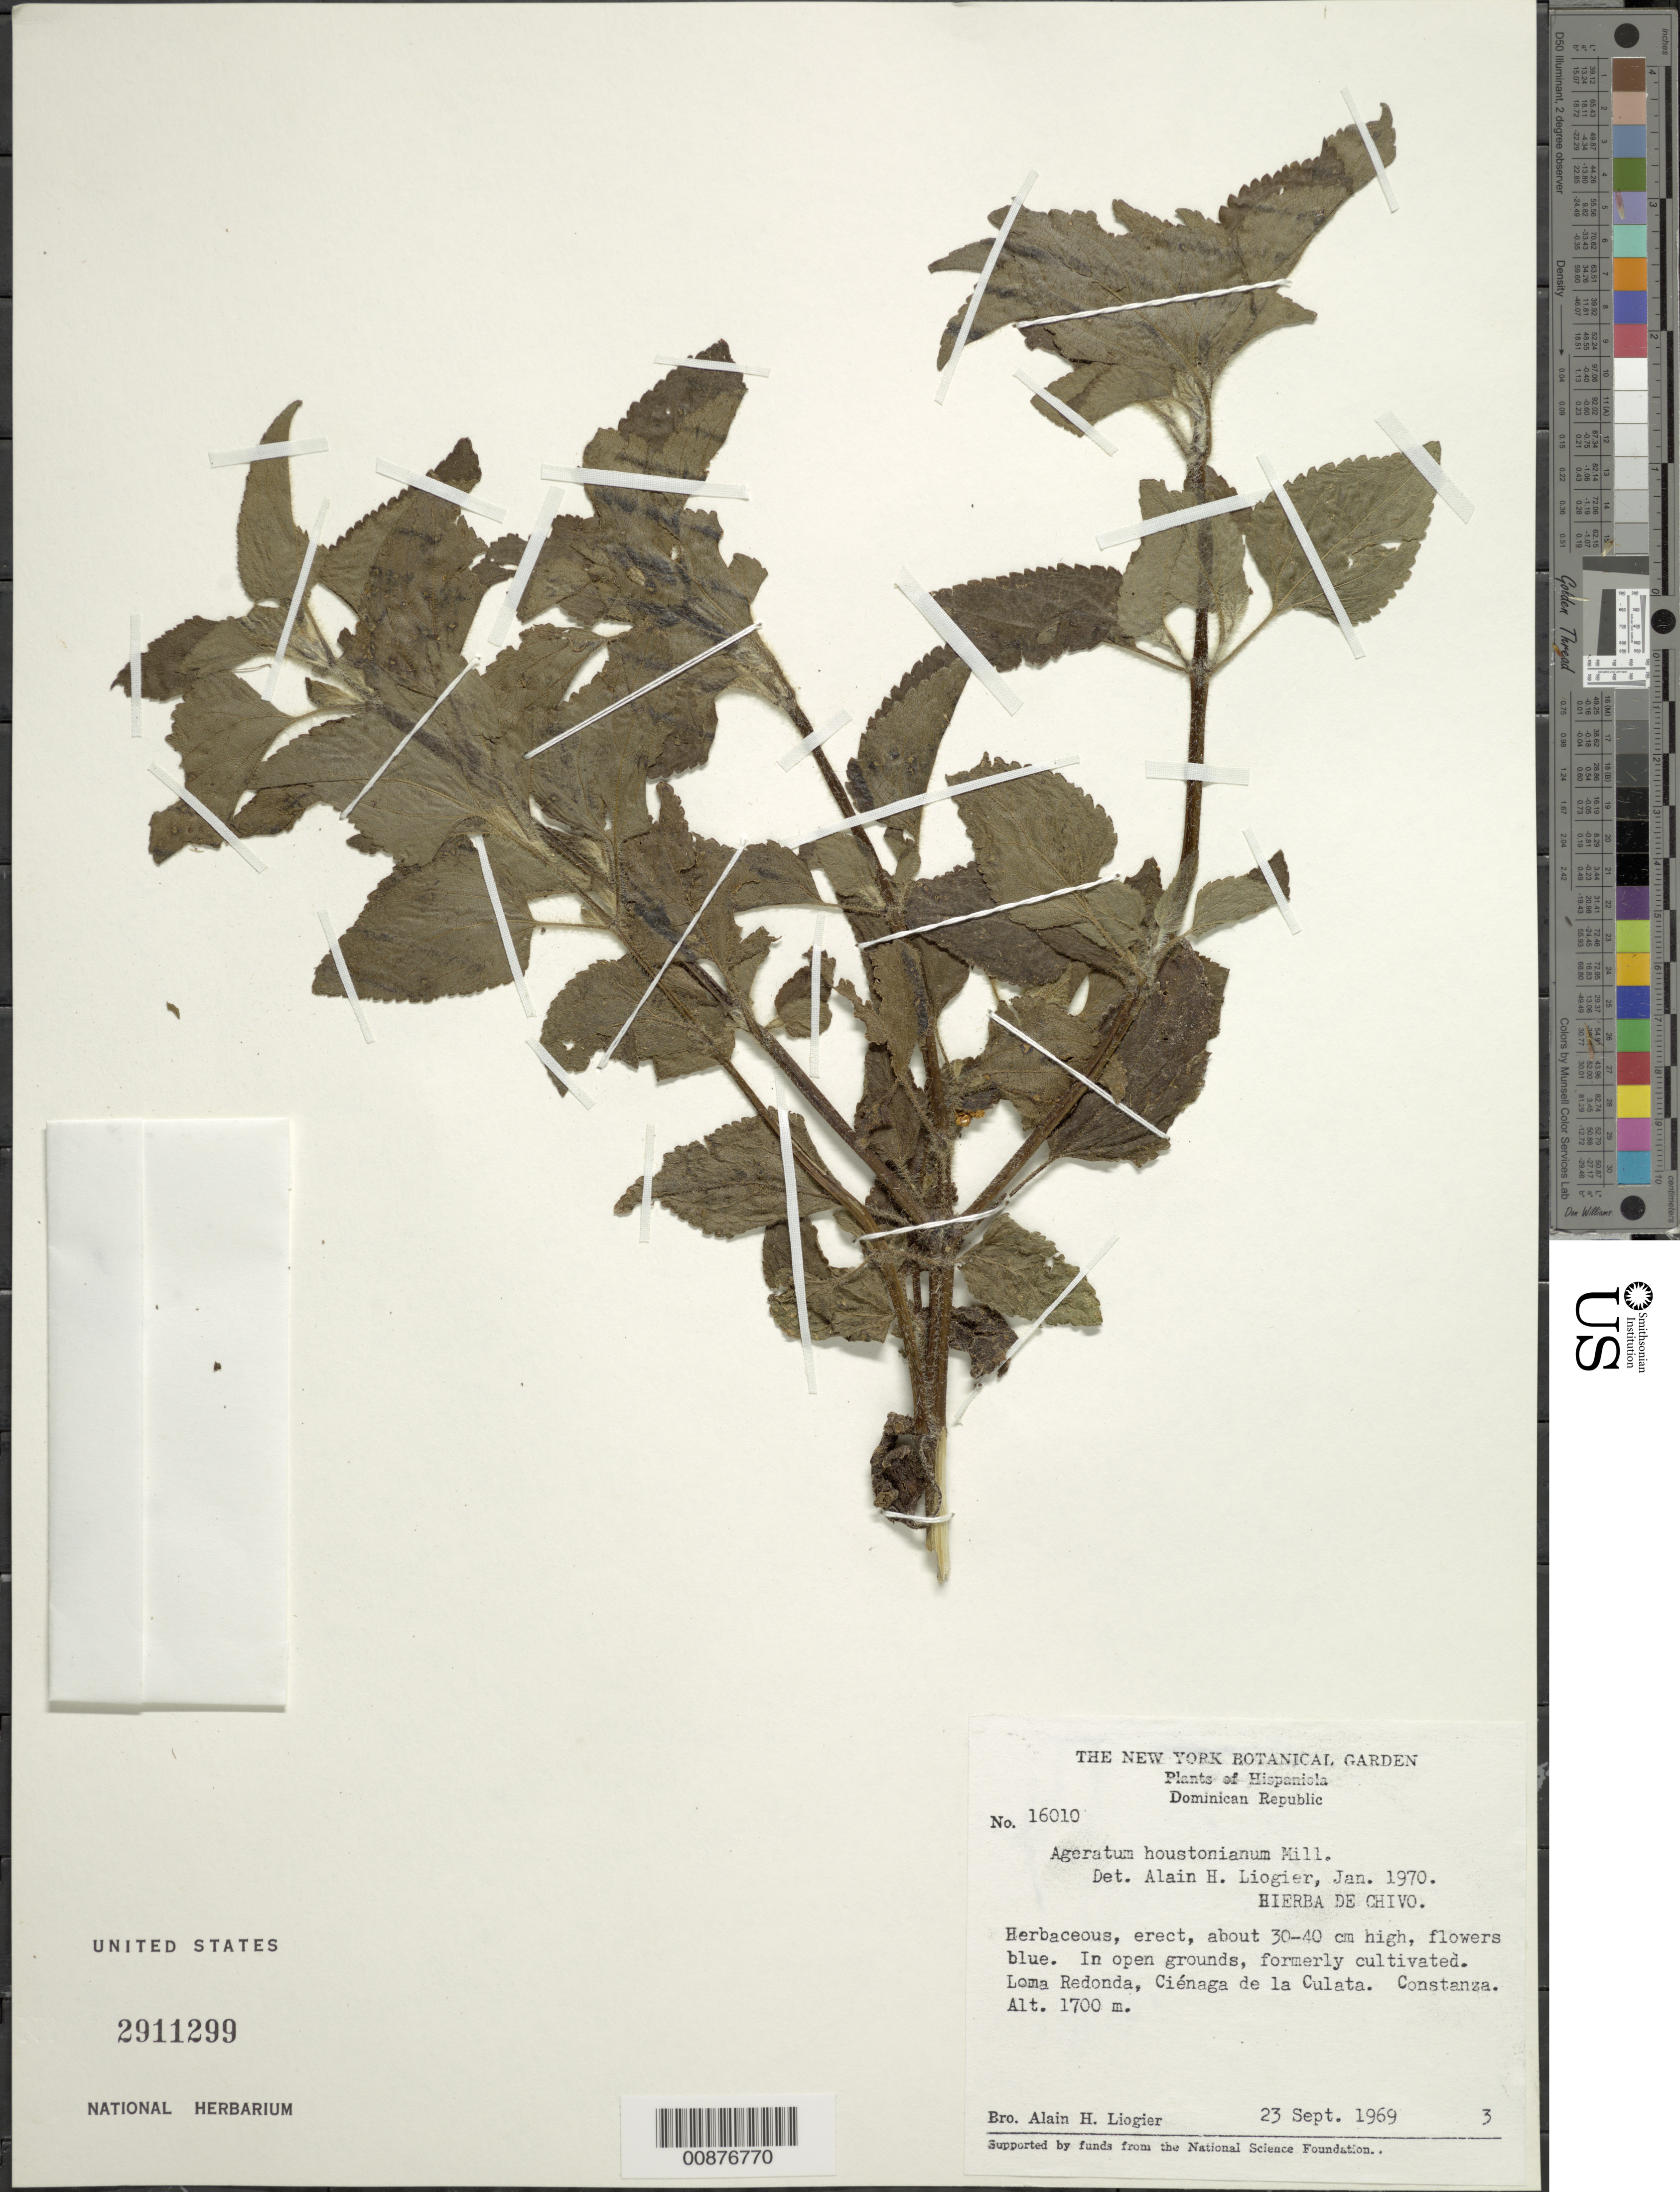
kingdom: Plantae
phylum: Tracheophyta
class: Magnoliopsida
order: Asterales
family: Asteraceae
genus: Ageratum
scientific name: Ageratum houstonianum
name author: Mill.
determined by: Liogier, Alain H.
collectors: A. H. Liogier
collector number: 16010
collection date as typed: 23 Sep 1969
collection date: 1969-09-23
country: Dominican Republic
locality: Loma Redonda, Ciénaga de la Culata. Constanza.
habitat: Open grounds, formerly cultivated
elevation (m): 1700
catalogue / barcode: US 2911299